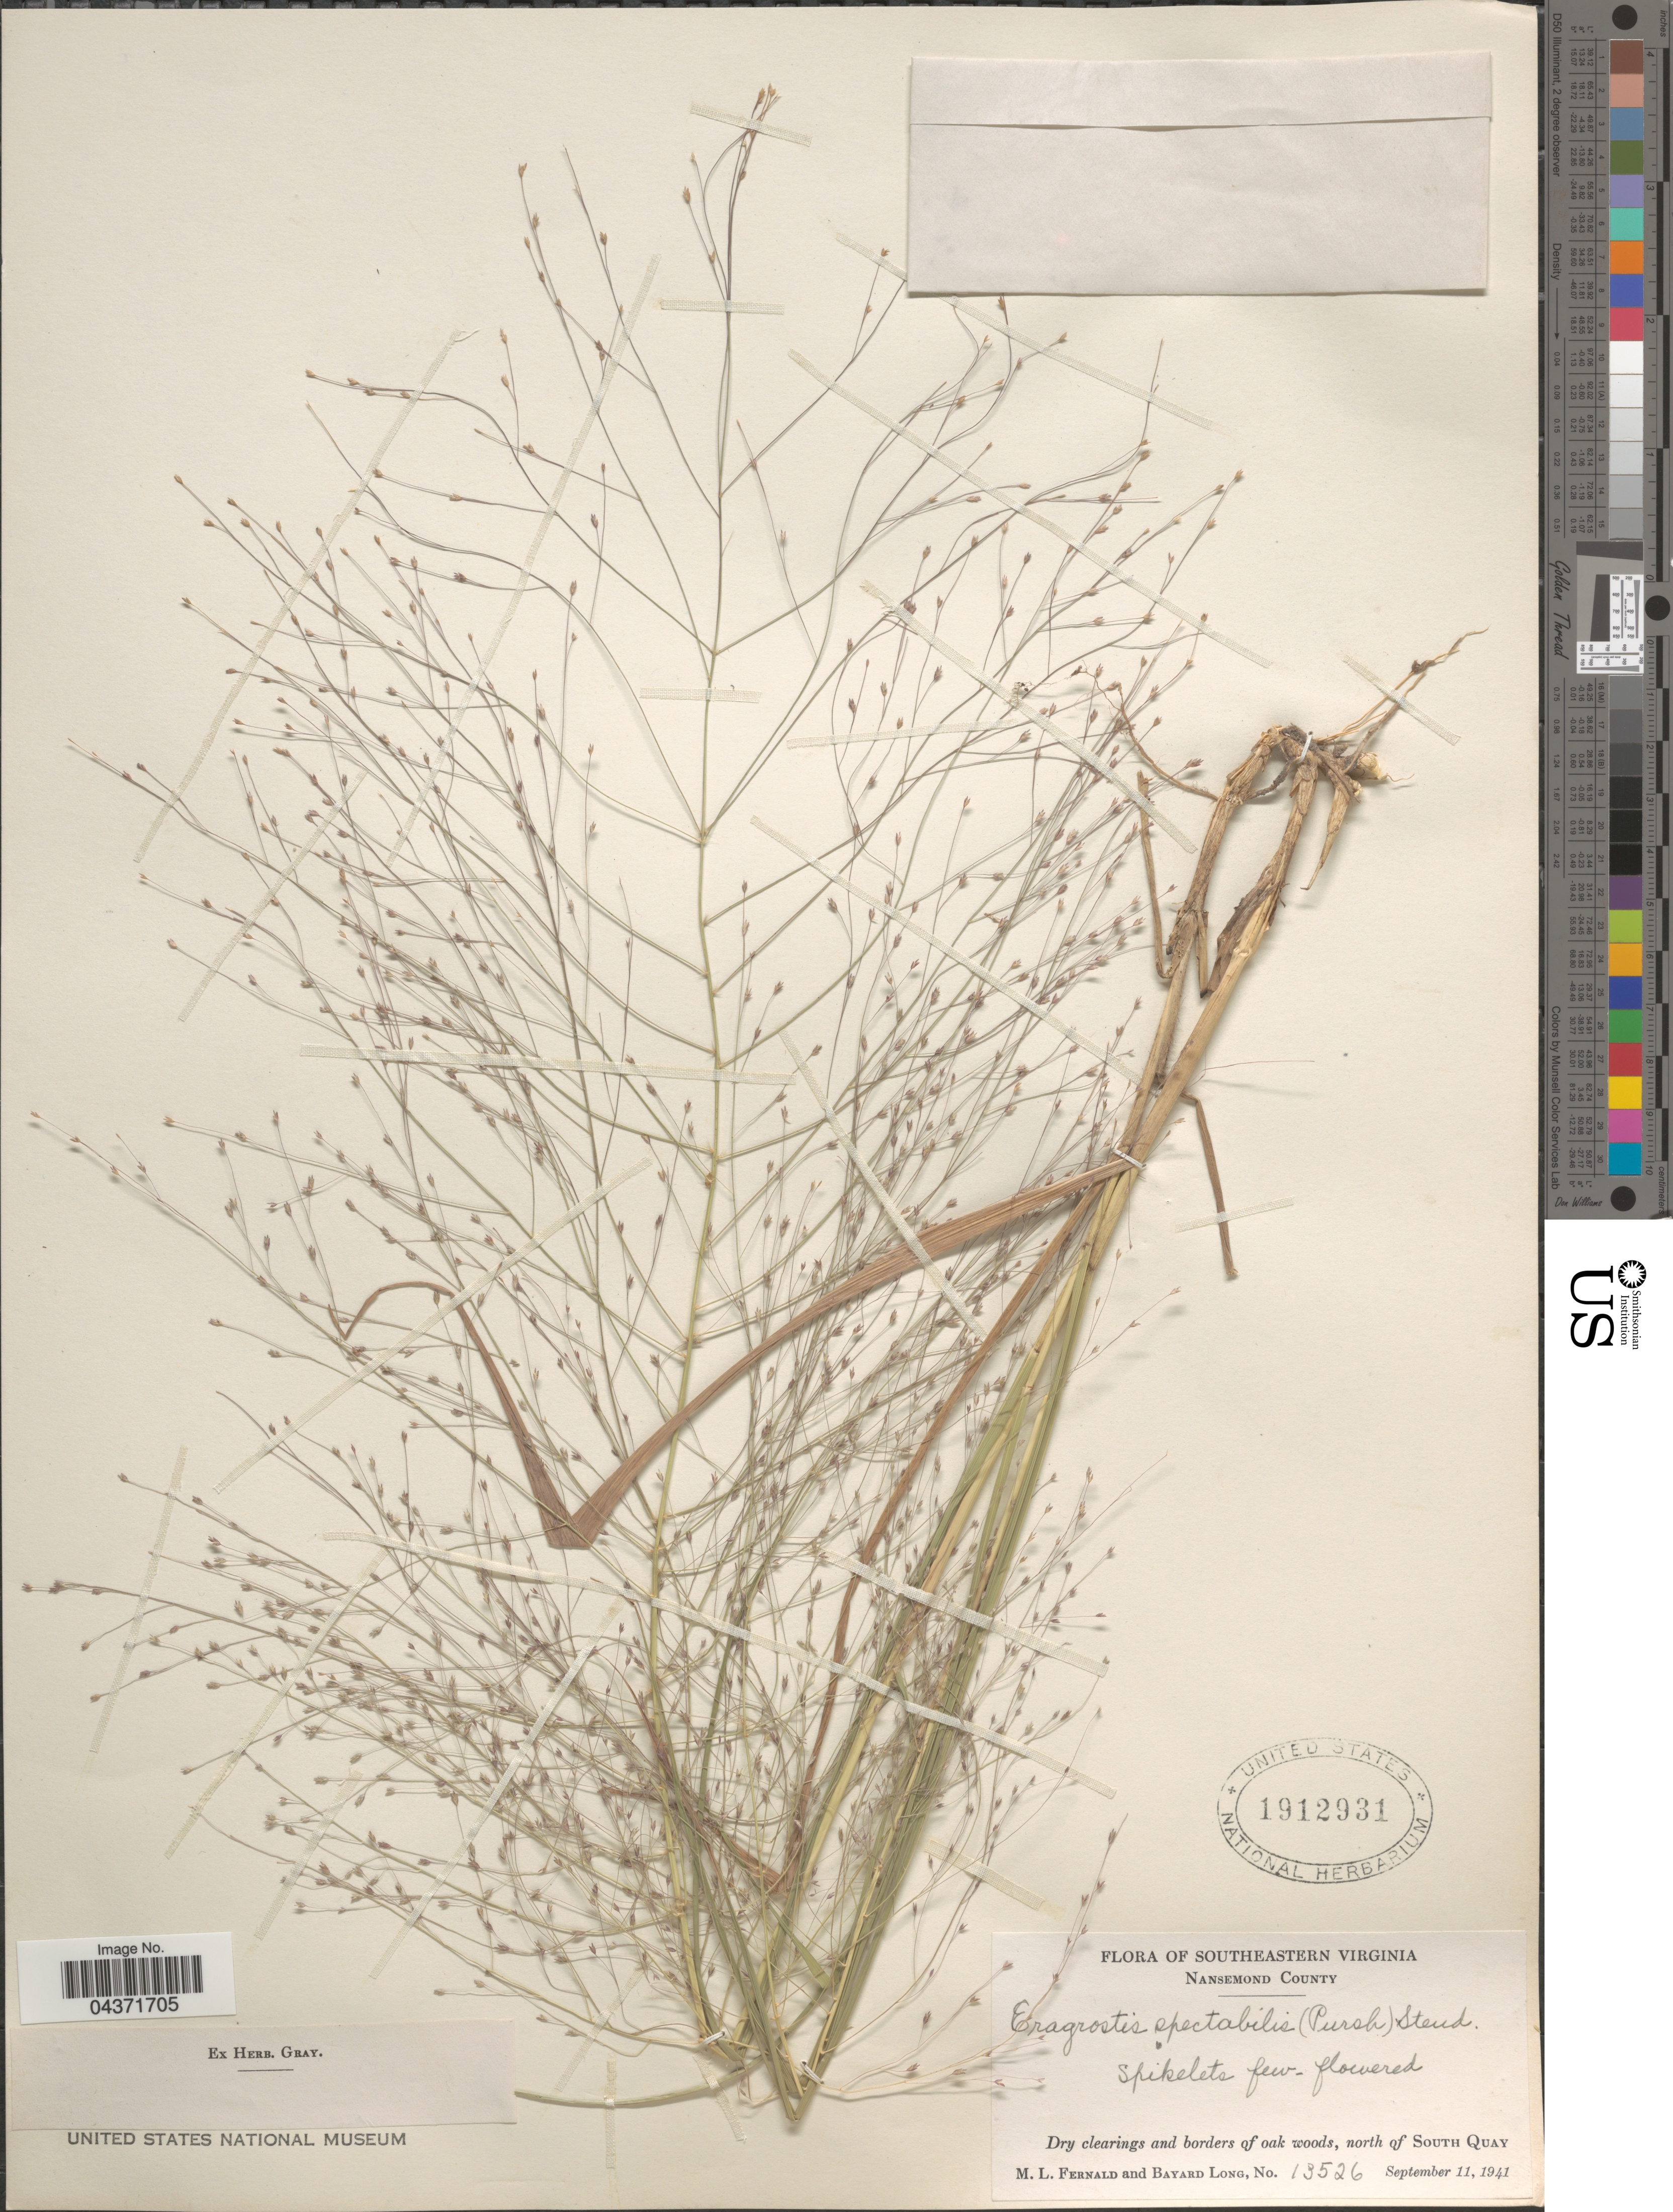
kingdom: Plantae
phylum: Tracheophyta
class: Liliopsida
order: Poales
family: Poaceae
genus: Eragrostis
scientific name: Eragrostis spectabilis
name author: (Pursh) Steud.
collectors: M. L. Fernald & B. Long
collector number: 13526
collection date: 1941-09-11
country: United States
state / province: Virginia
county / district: City of Suffolk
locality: Southeastern Virginia. Nansemond County. Dry clearings and borders of oak woods, north of South Quay.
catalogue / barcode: US 1912931